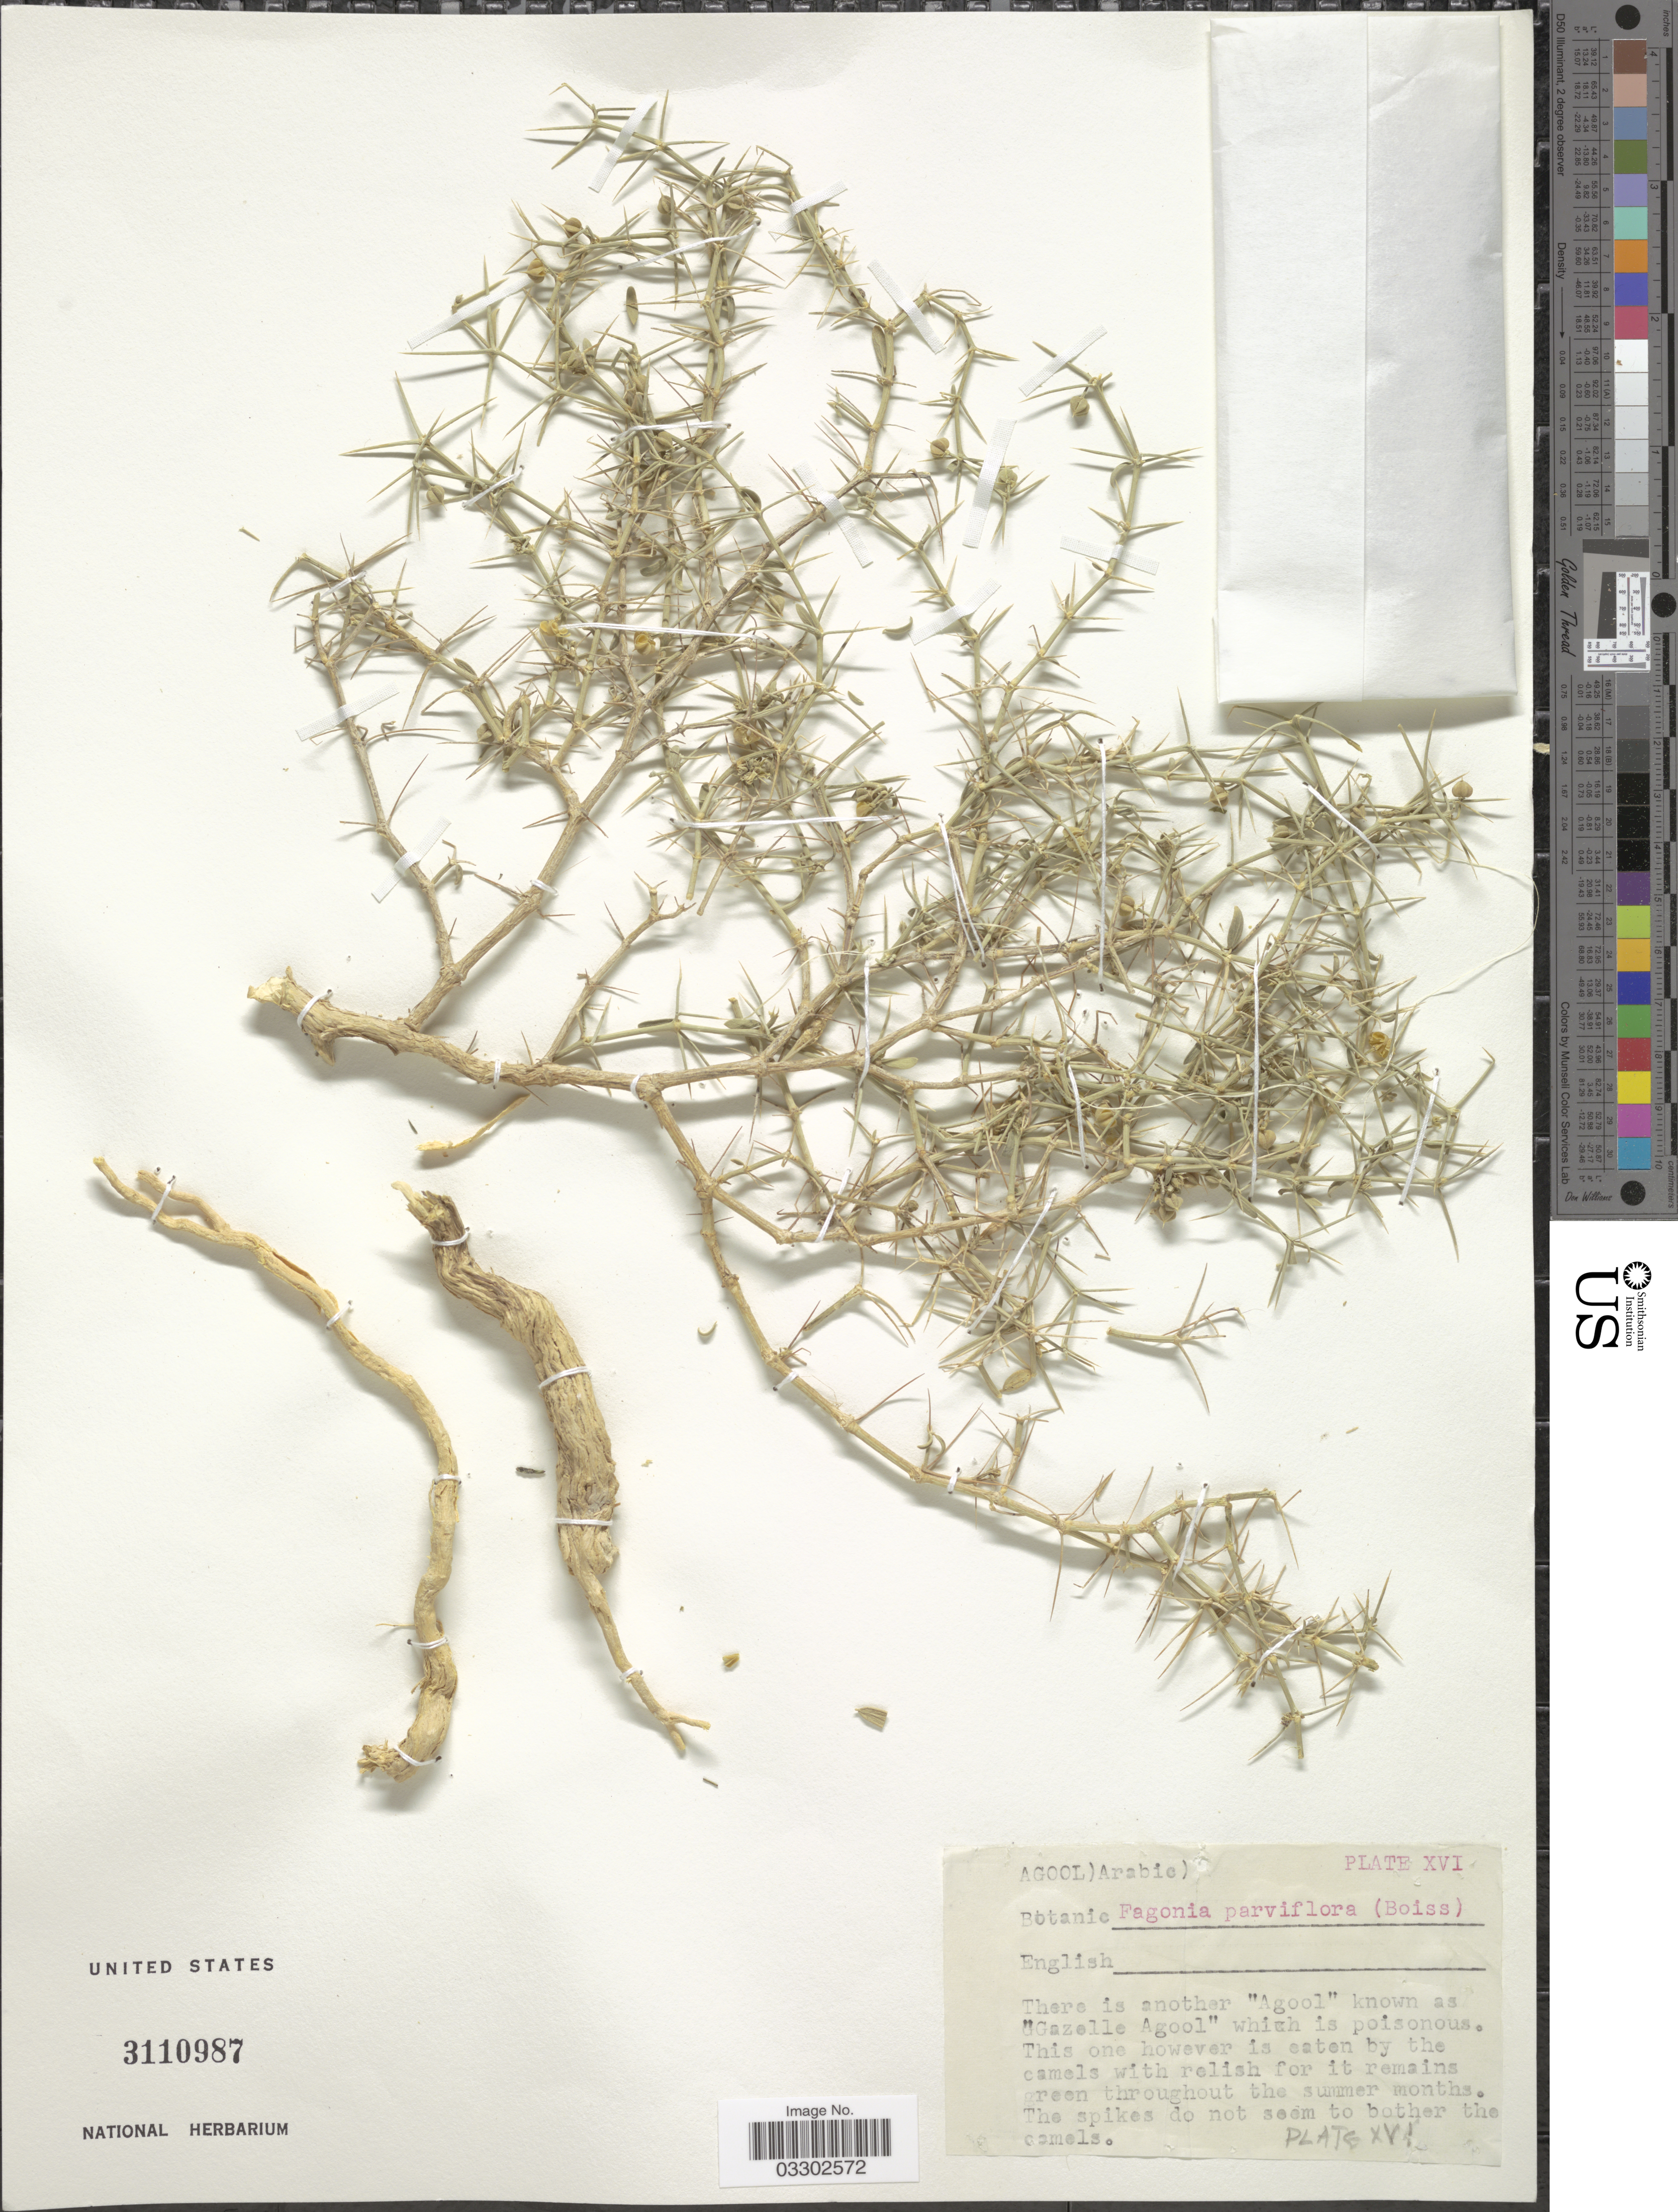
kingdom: Plantae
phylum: Tracheophyta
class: Magnoliopsida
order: Zygophyllales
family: Zygophyllaceae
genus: Fagonia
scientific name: Fagonia parviflora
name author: Boiss.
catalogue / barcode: US 3110987